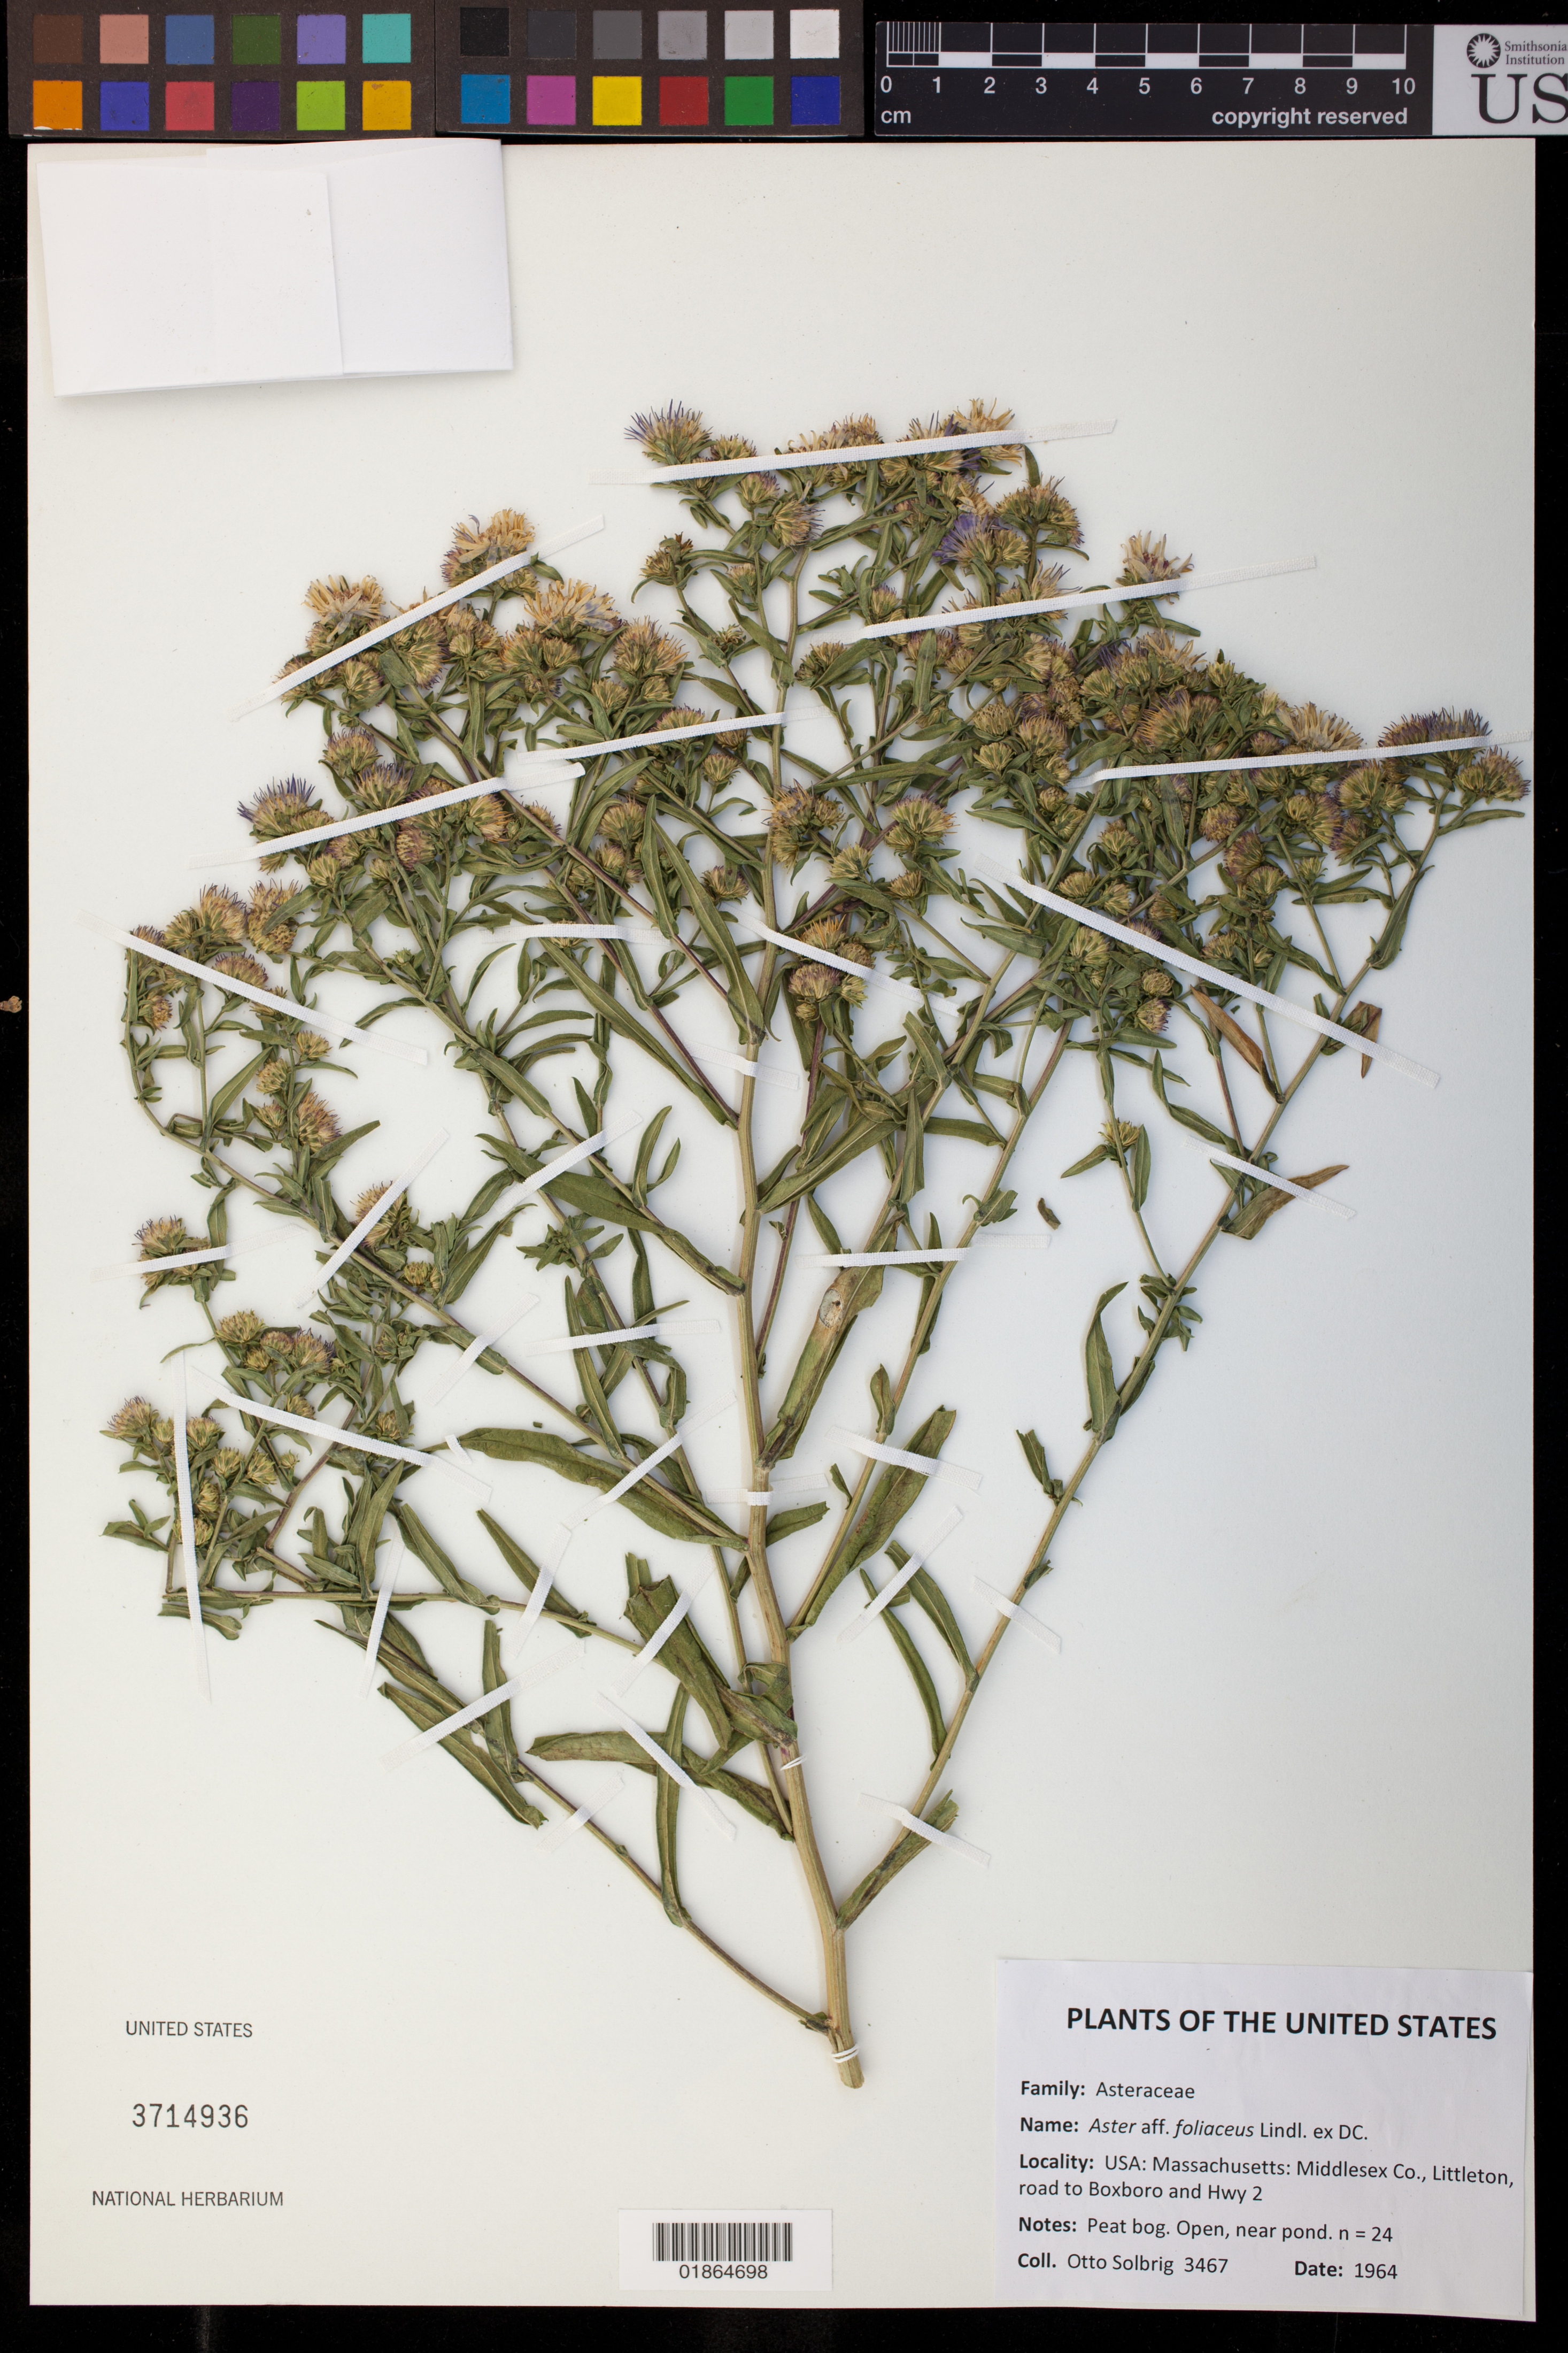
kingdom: Plantae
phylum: Tracheophyta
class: Magnoliopsida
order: Asterales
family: Asteraceae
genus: Aster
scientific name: Aster foliaceus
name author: Lindl. ex DC.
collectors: O. T. Solbrig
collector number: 3467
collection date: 1964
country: United States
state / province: Massachusetts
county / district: Middlesex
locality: Littleton, road to Boxboro and Hwy 2.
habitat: Peat bog. Open, near pond.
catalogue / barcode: US 3714936